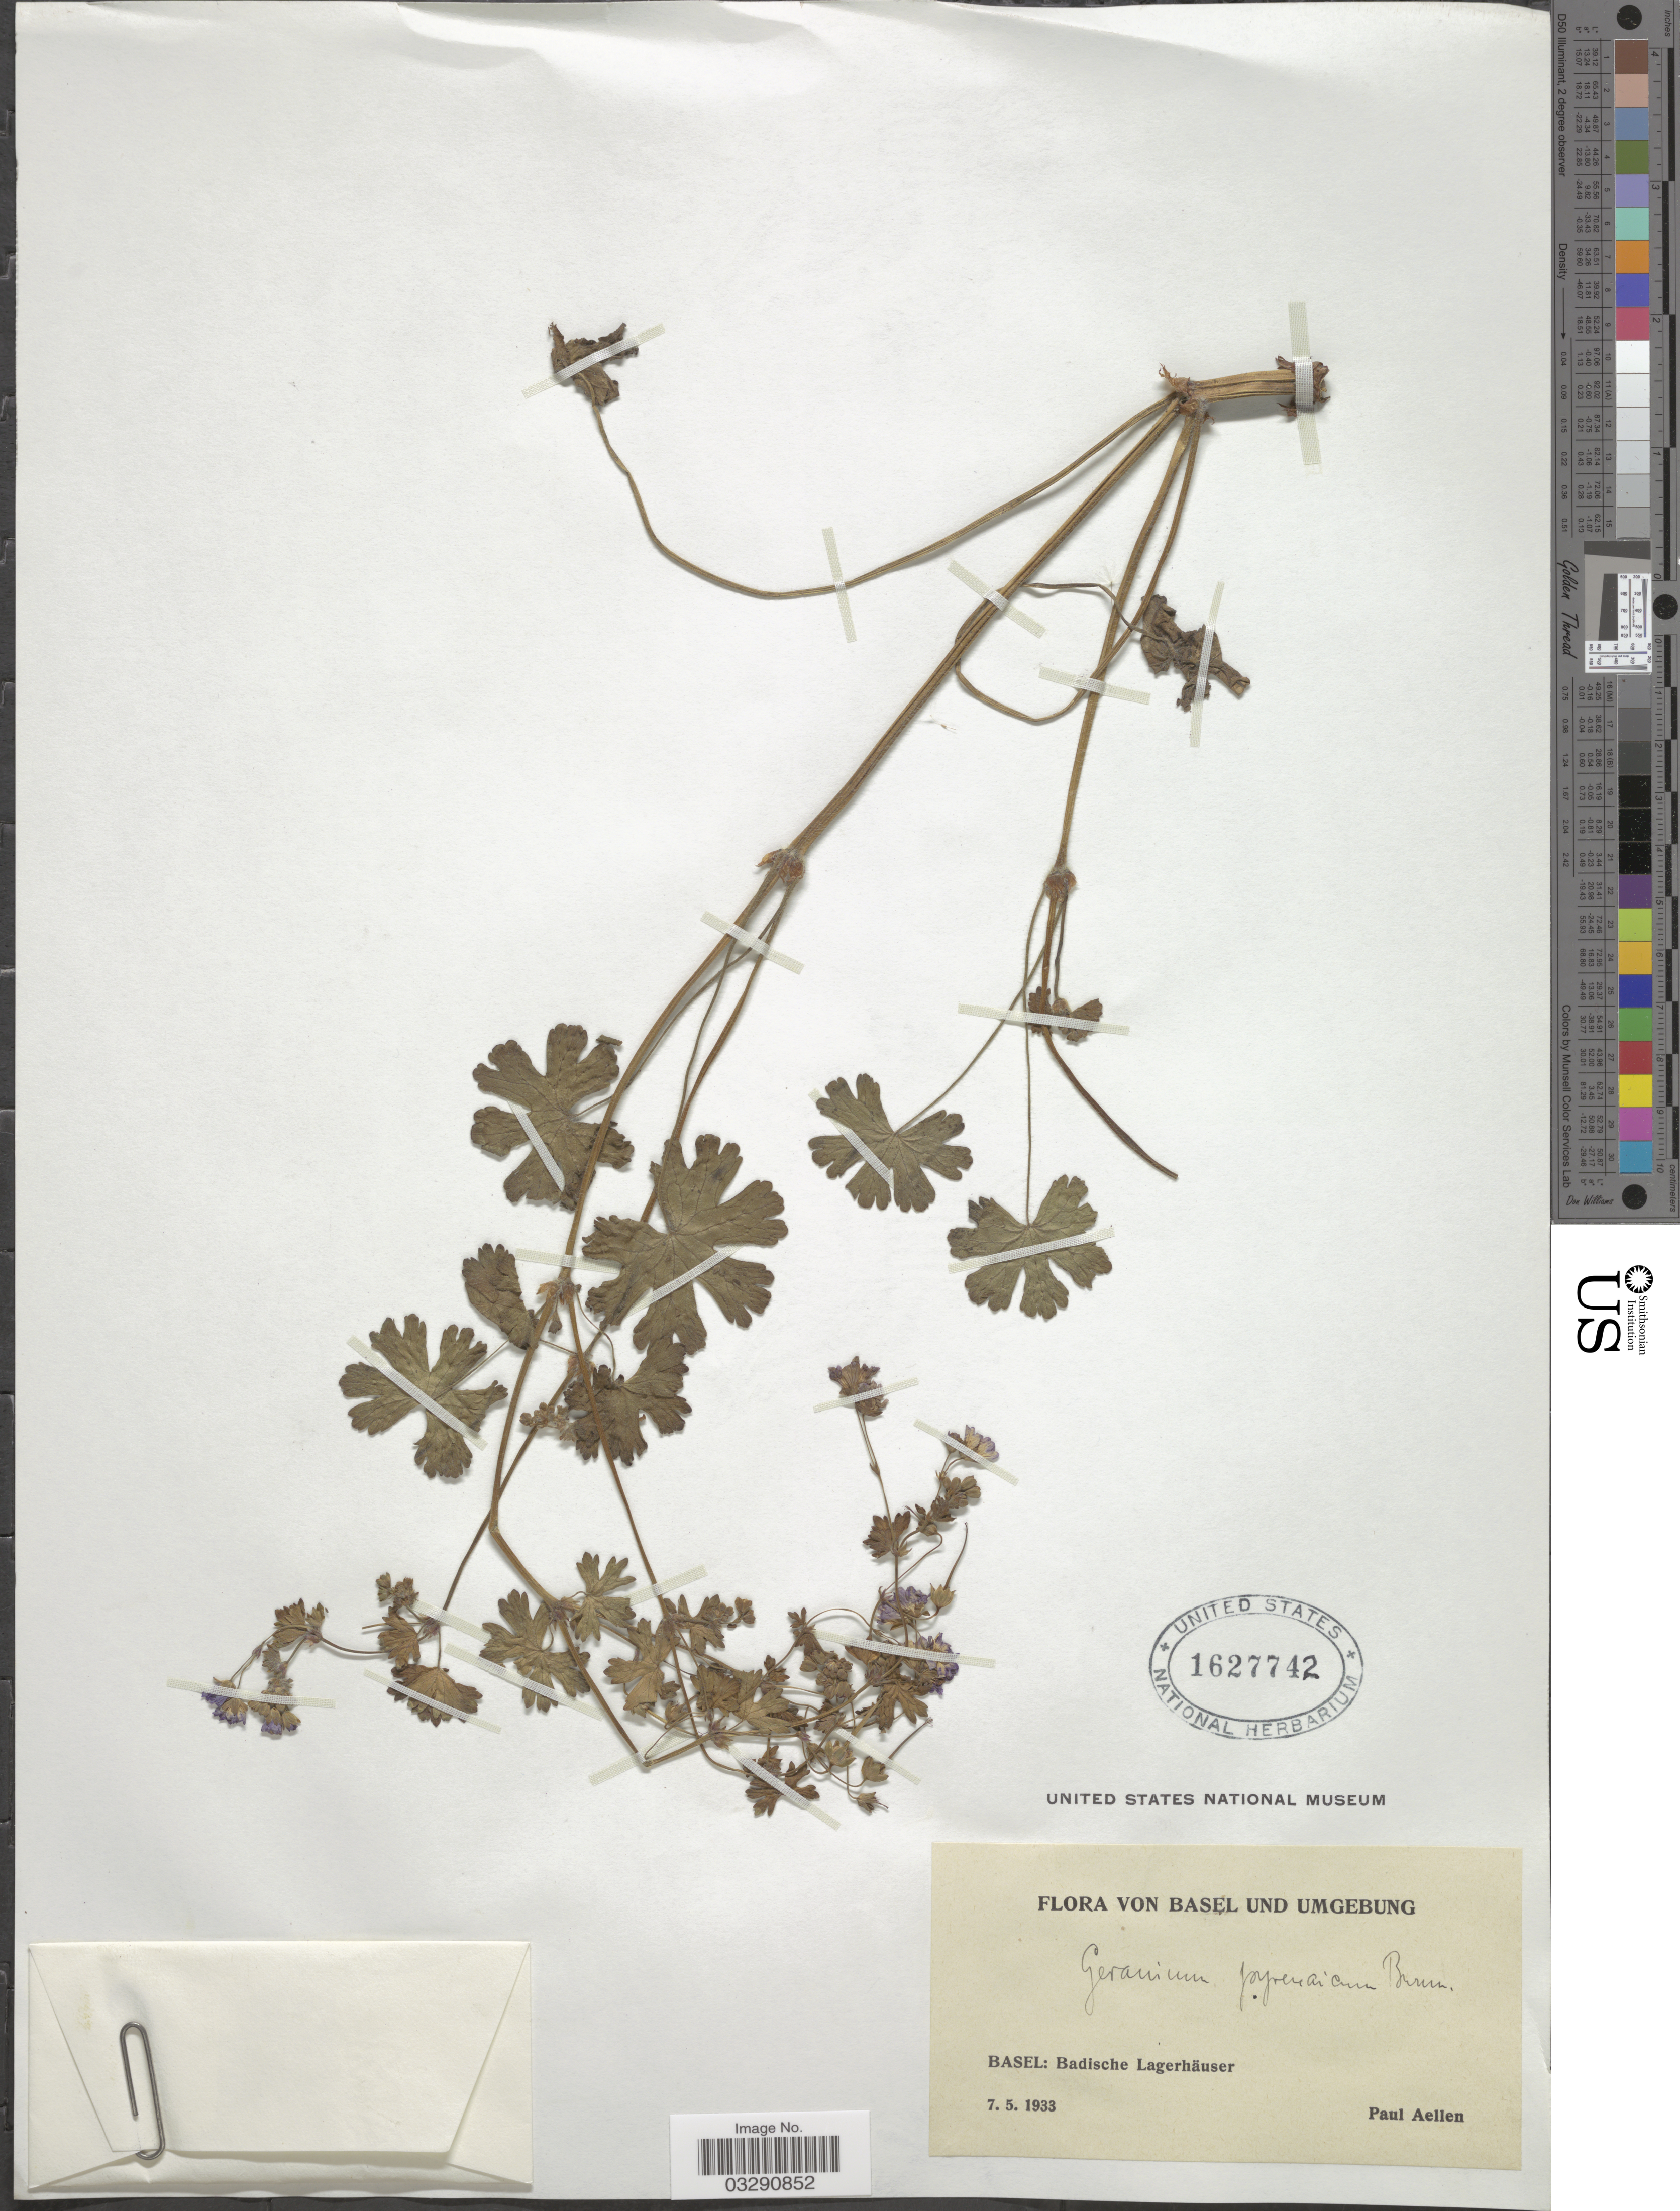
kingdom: Plantae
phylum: Tracheophyta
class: Magnoliopsida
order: Geraniales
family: Geraniaceae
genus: Geranium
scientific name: Geranium pyrenaicum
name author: Burm. f.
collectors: P. Aellen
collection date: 1933-05-07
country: Switzerland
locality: Von Basel und Umgebung, Badische Lagerhäuser.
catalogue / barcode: US 1627742